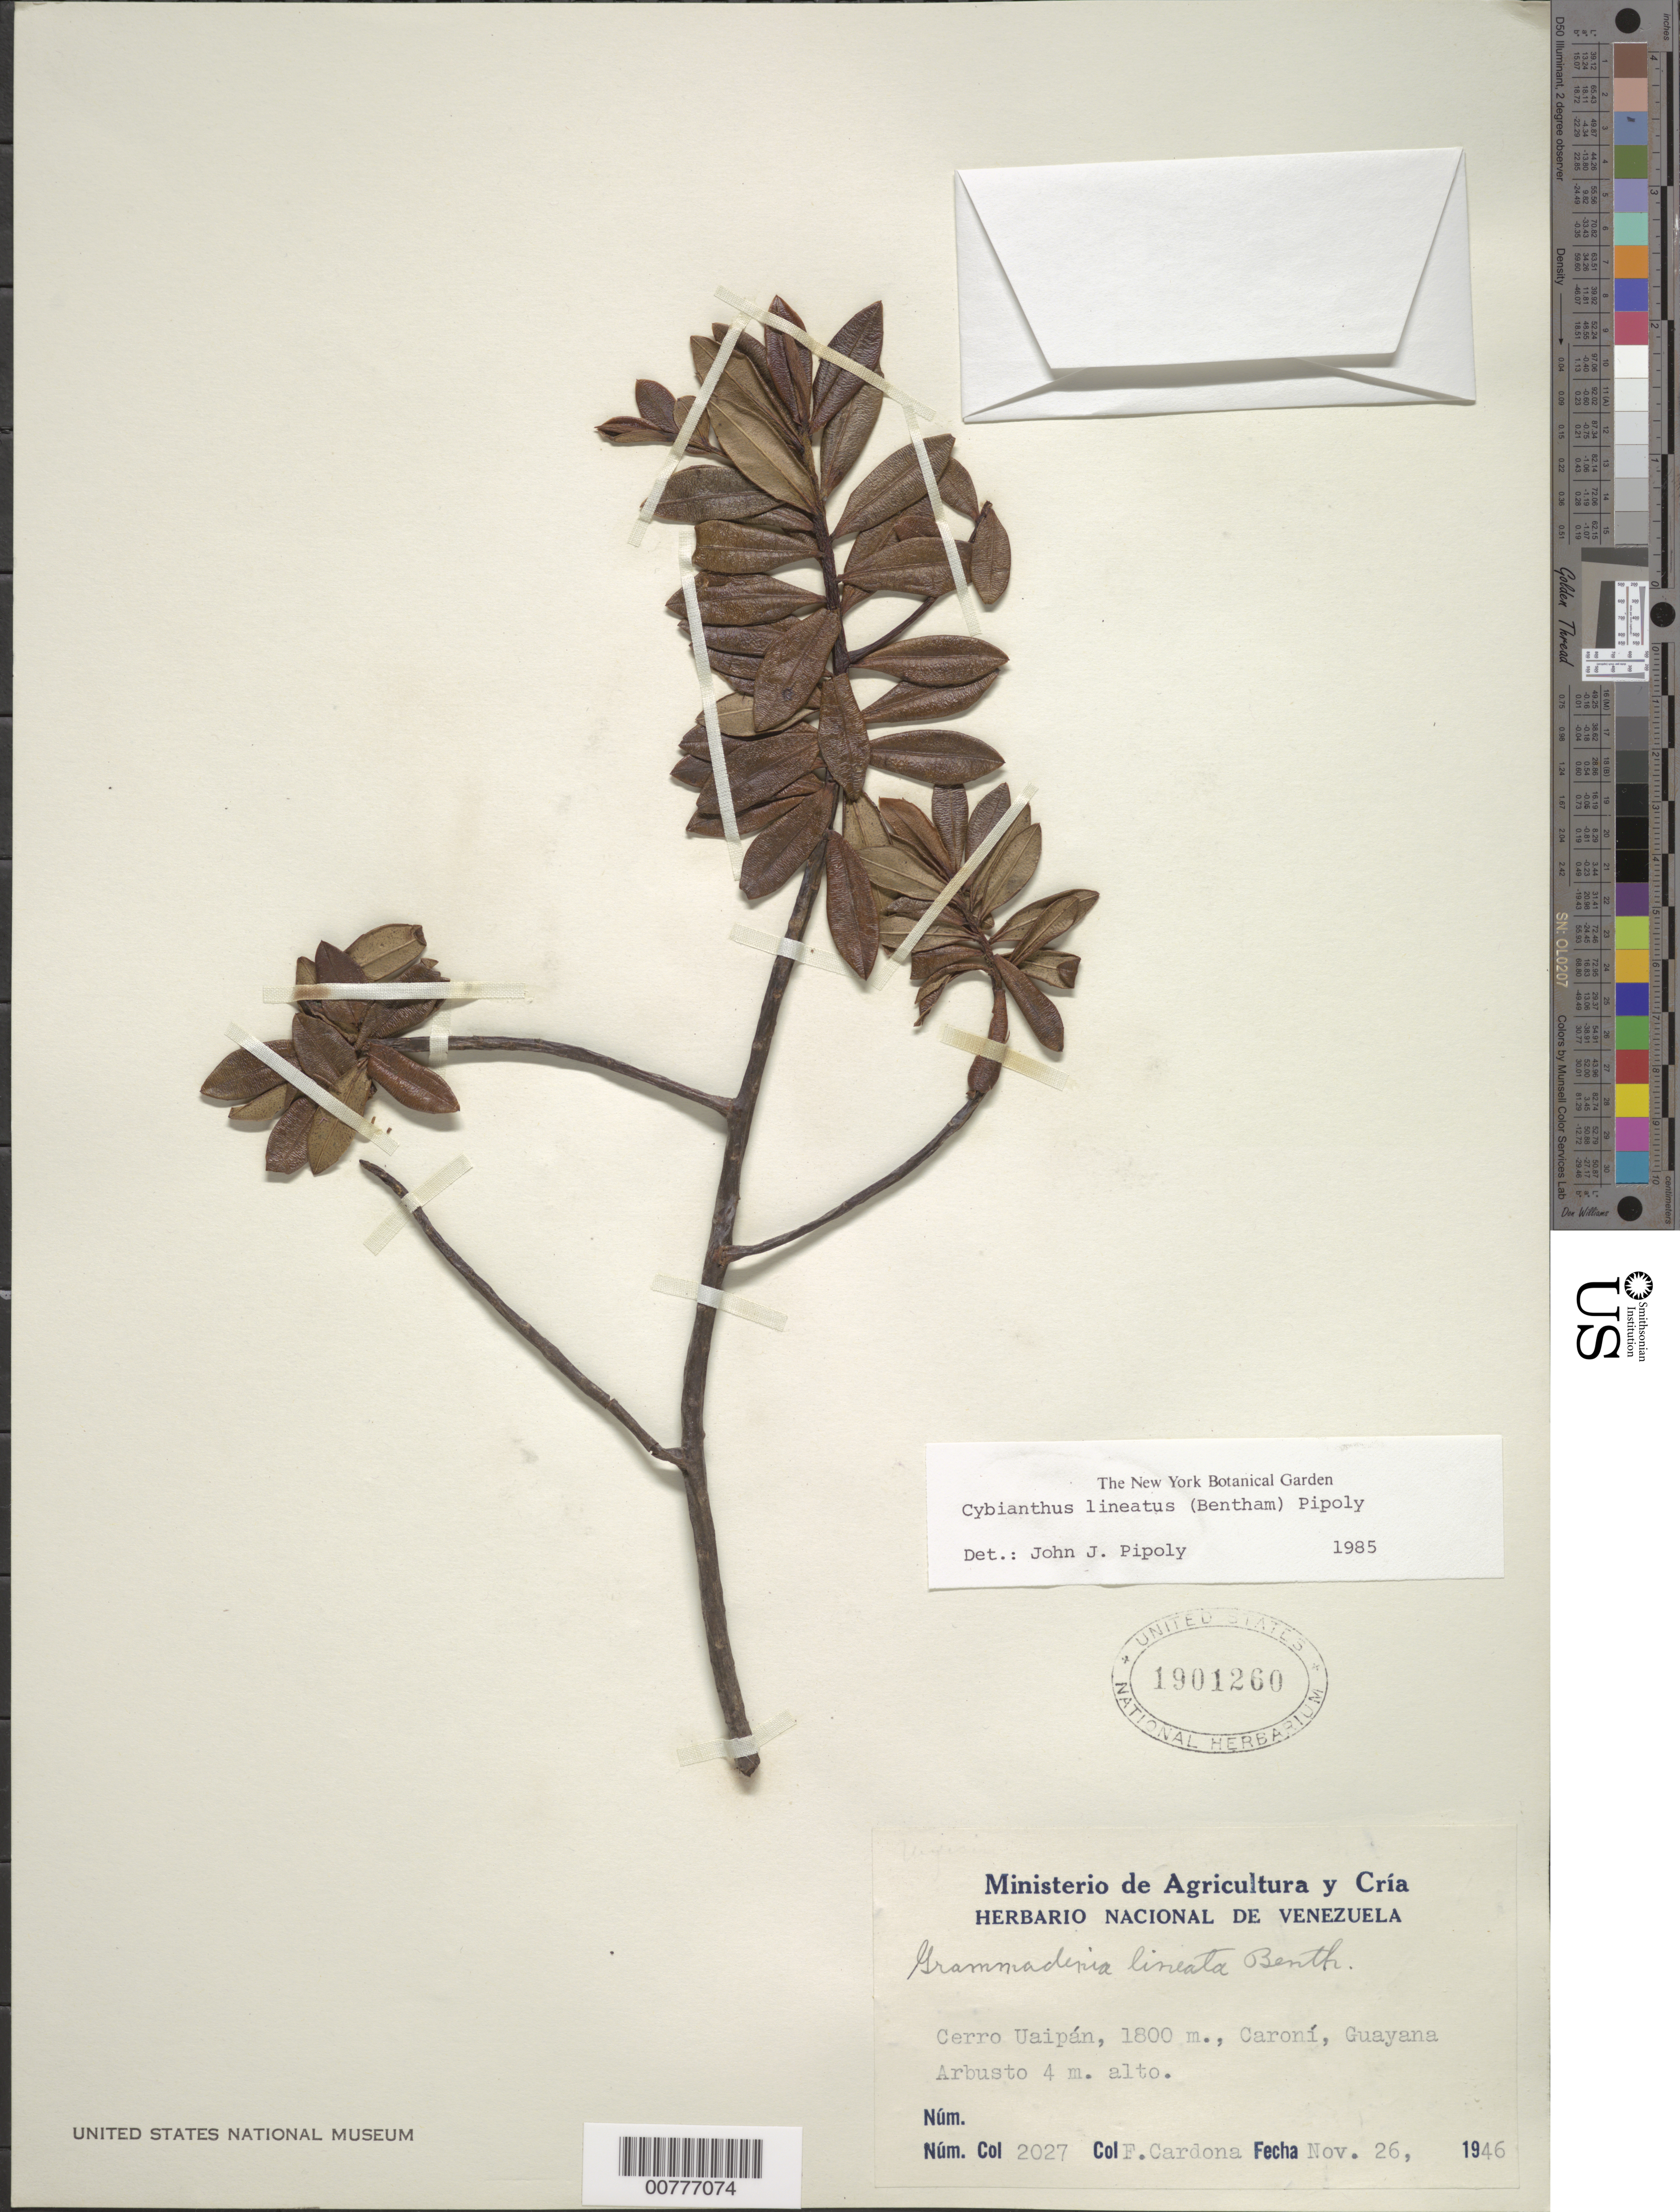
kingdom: Plantae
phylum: Tracheophyta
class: Magnoliopsida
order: Ericales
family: Primulaceae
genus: Cybianthus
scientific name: Cybianthus lineatus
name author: (Benth.) Pipoly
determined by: Pipoly, J. J., III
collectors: F. Cardona Puig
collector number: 2027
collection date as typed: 26-Nov-46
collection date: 1946-11-26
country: Venezuela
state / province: Bolívar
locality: Cerro Uaipán, Río Caroní; Guayana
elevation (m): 1800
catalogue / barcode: US 1901260